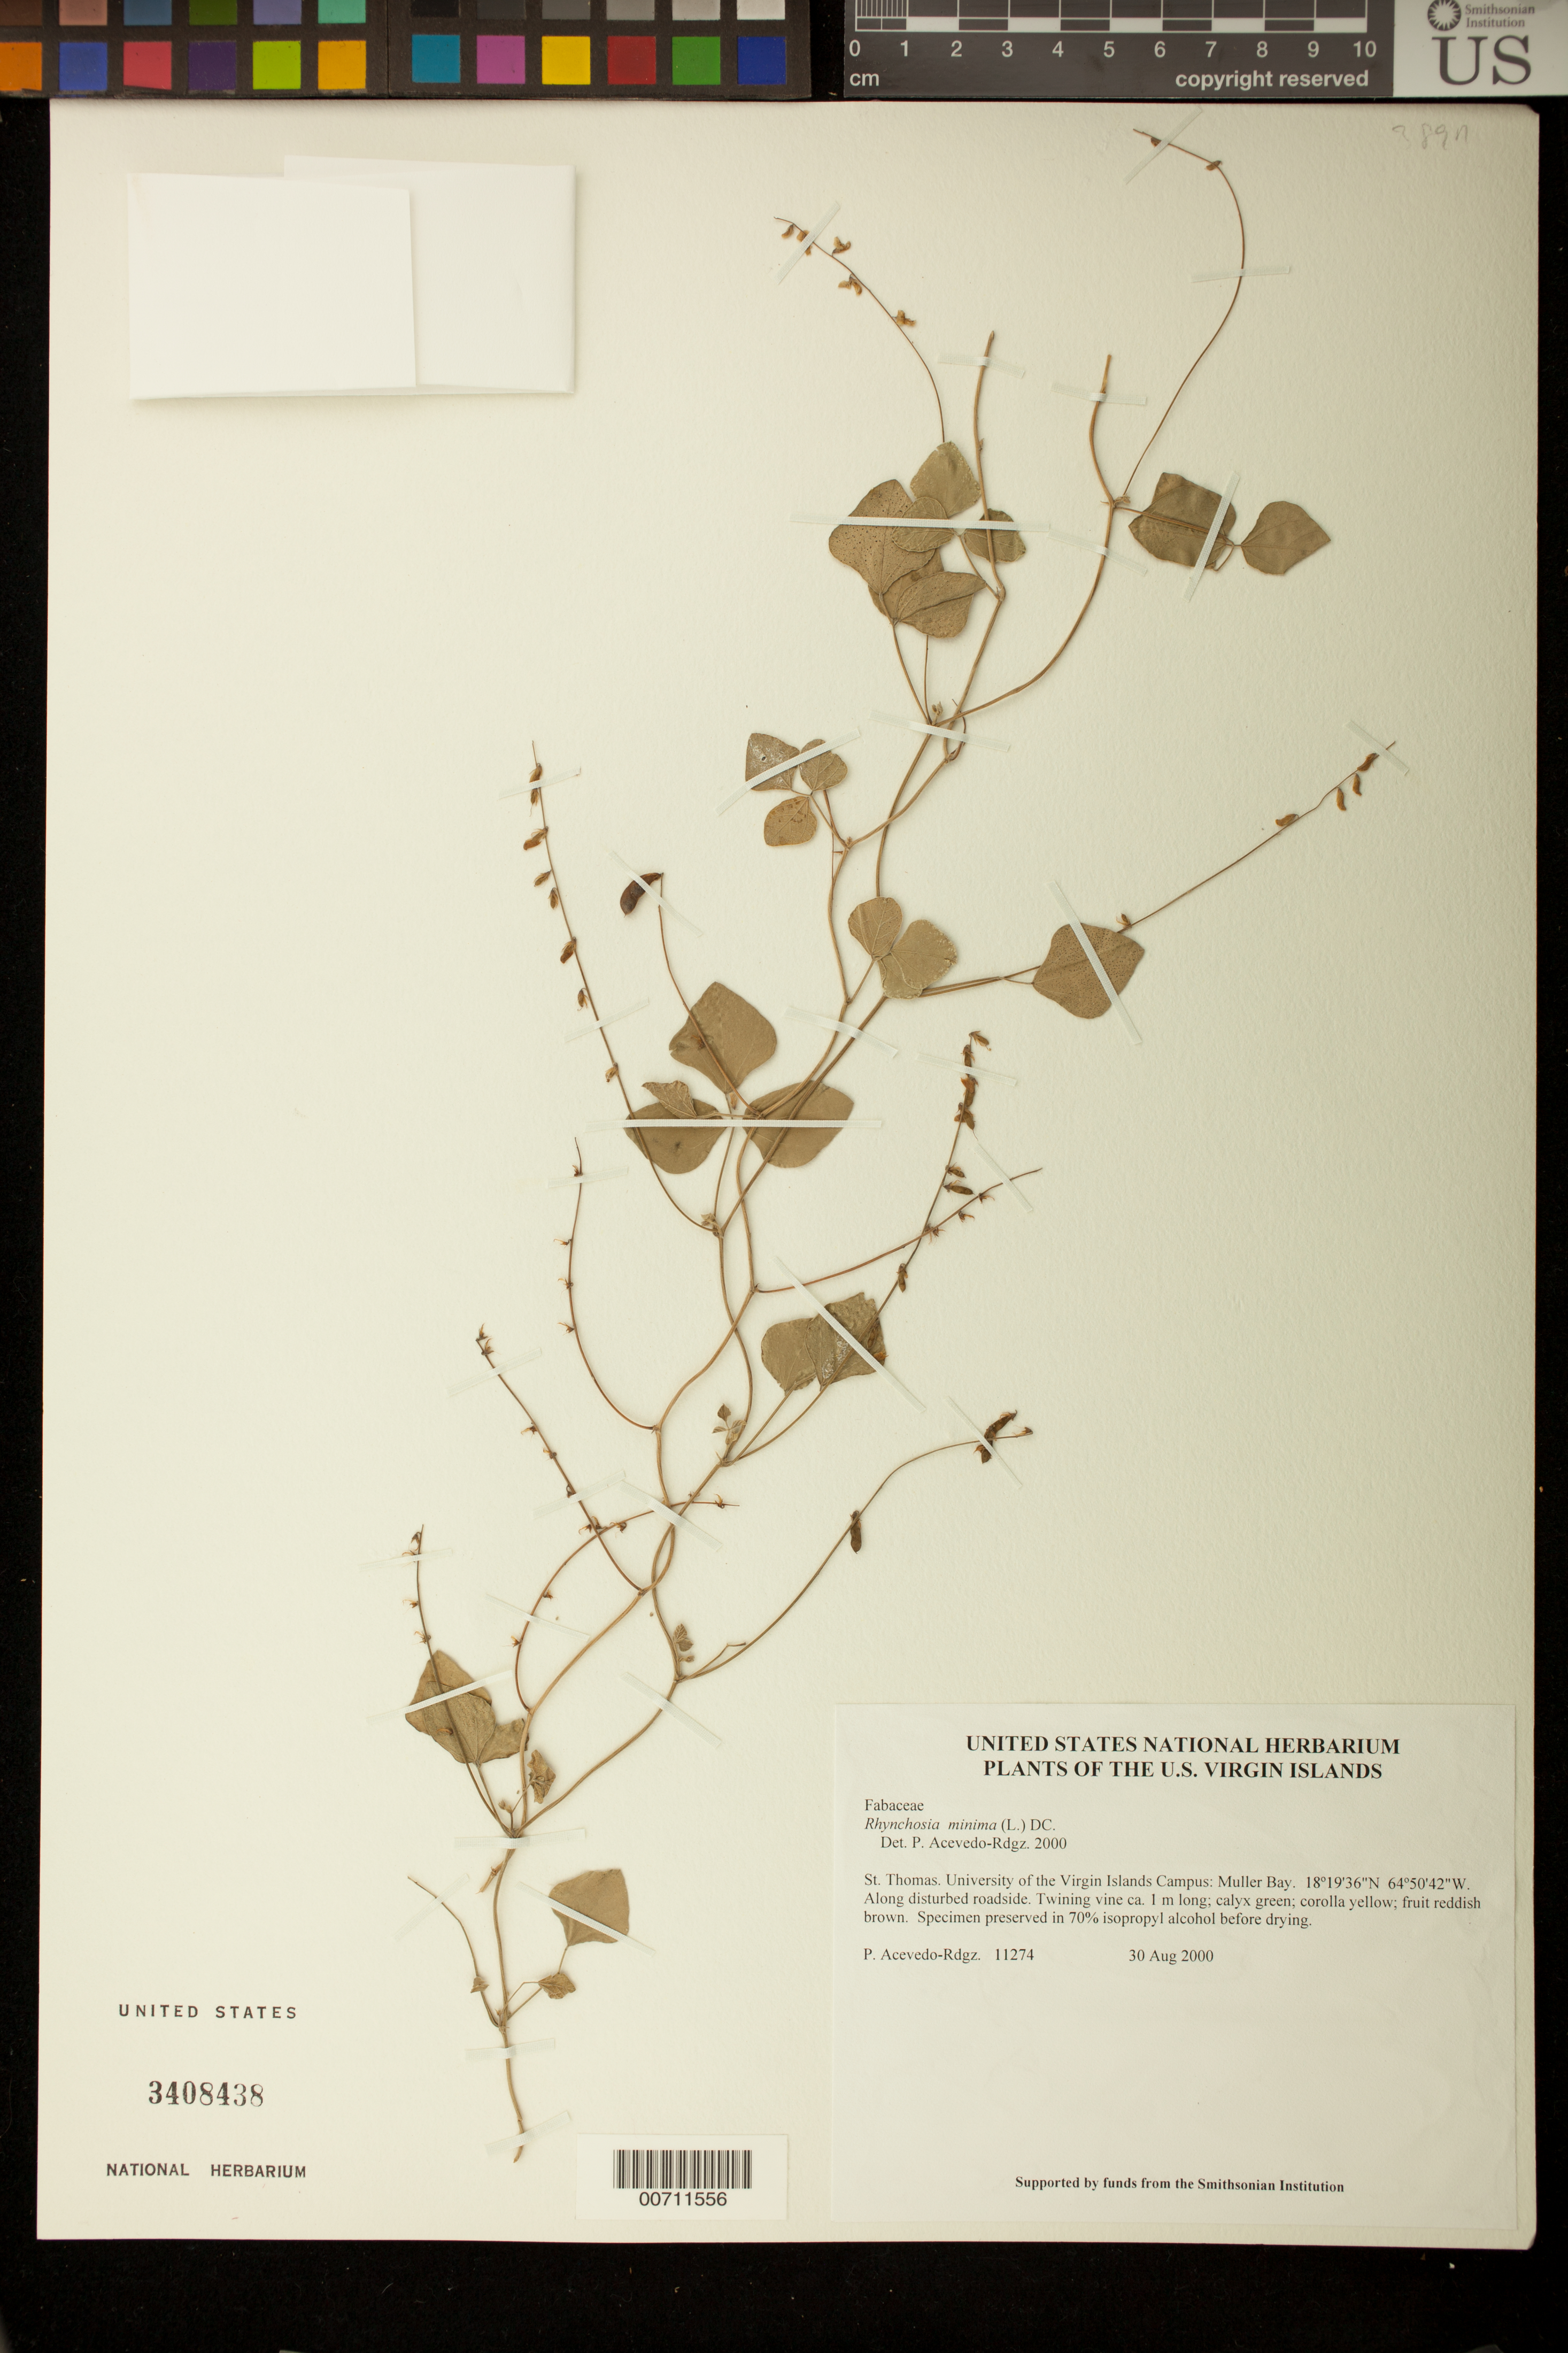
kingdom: Plantae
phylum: Tracheophyta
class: Magnoliopsida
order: Fabales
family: Fabaceae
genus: Rhynchosia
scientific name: Rhynchosia minima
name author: (L.) DC.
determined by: Acevedo-Rodríguez, P., (BOT), Smithsonian Institution - National Museum of Natural History (UNITED STATES)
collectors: P. Acevedo-Rodr.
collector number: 11274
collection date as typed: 30 Aug 2000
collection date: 2000-08-30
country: U.S. Virgin Islands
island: St. Thomas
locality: University of the Virgin Islands Campus: Muller Bay.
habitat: Along disturbed roadside.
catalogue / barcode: US 3408438